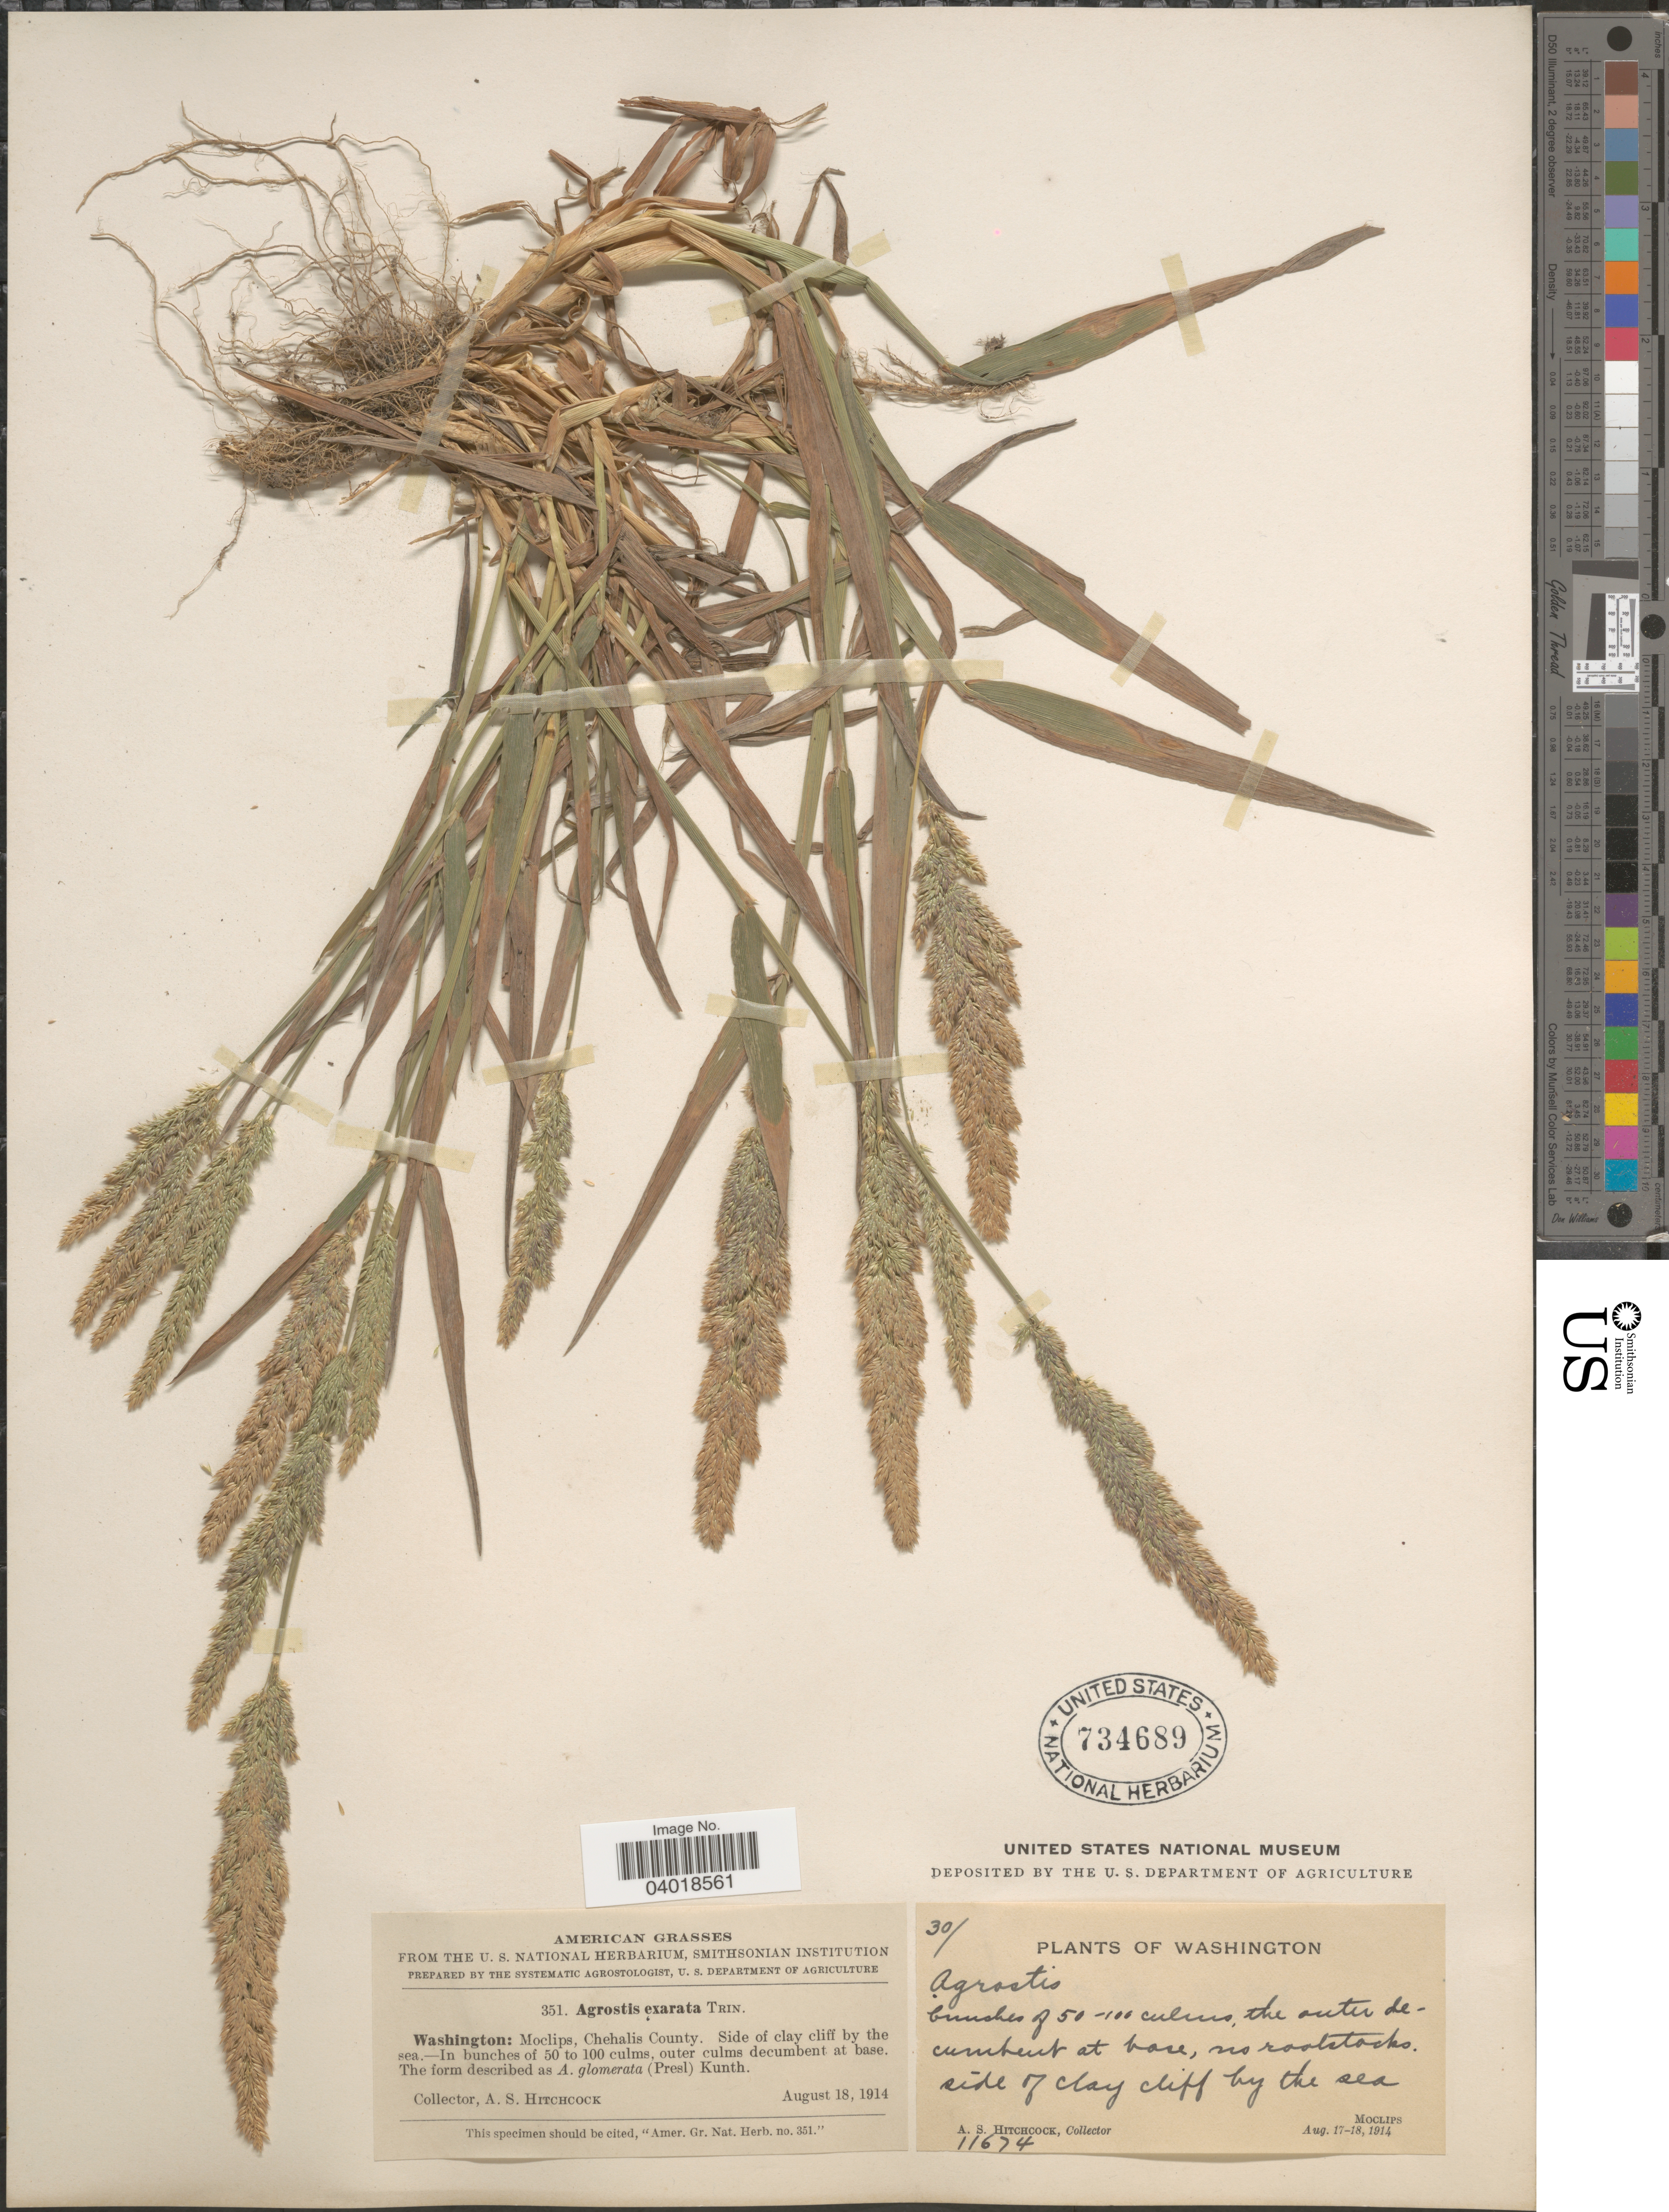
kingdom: Plantae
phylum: Tracheophyta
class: Liliopsida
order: Poales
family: Poaceae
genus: Agrostis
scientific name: Agrostis exarata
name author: Trin.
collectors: A. S. Hitchcock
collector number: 11674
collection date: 1914-08-18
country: United States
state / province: Washington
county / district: Grays Harbor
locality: Moclips, Side of clay cliff by the sea.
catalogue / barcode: US 734689